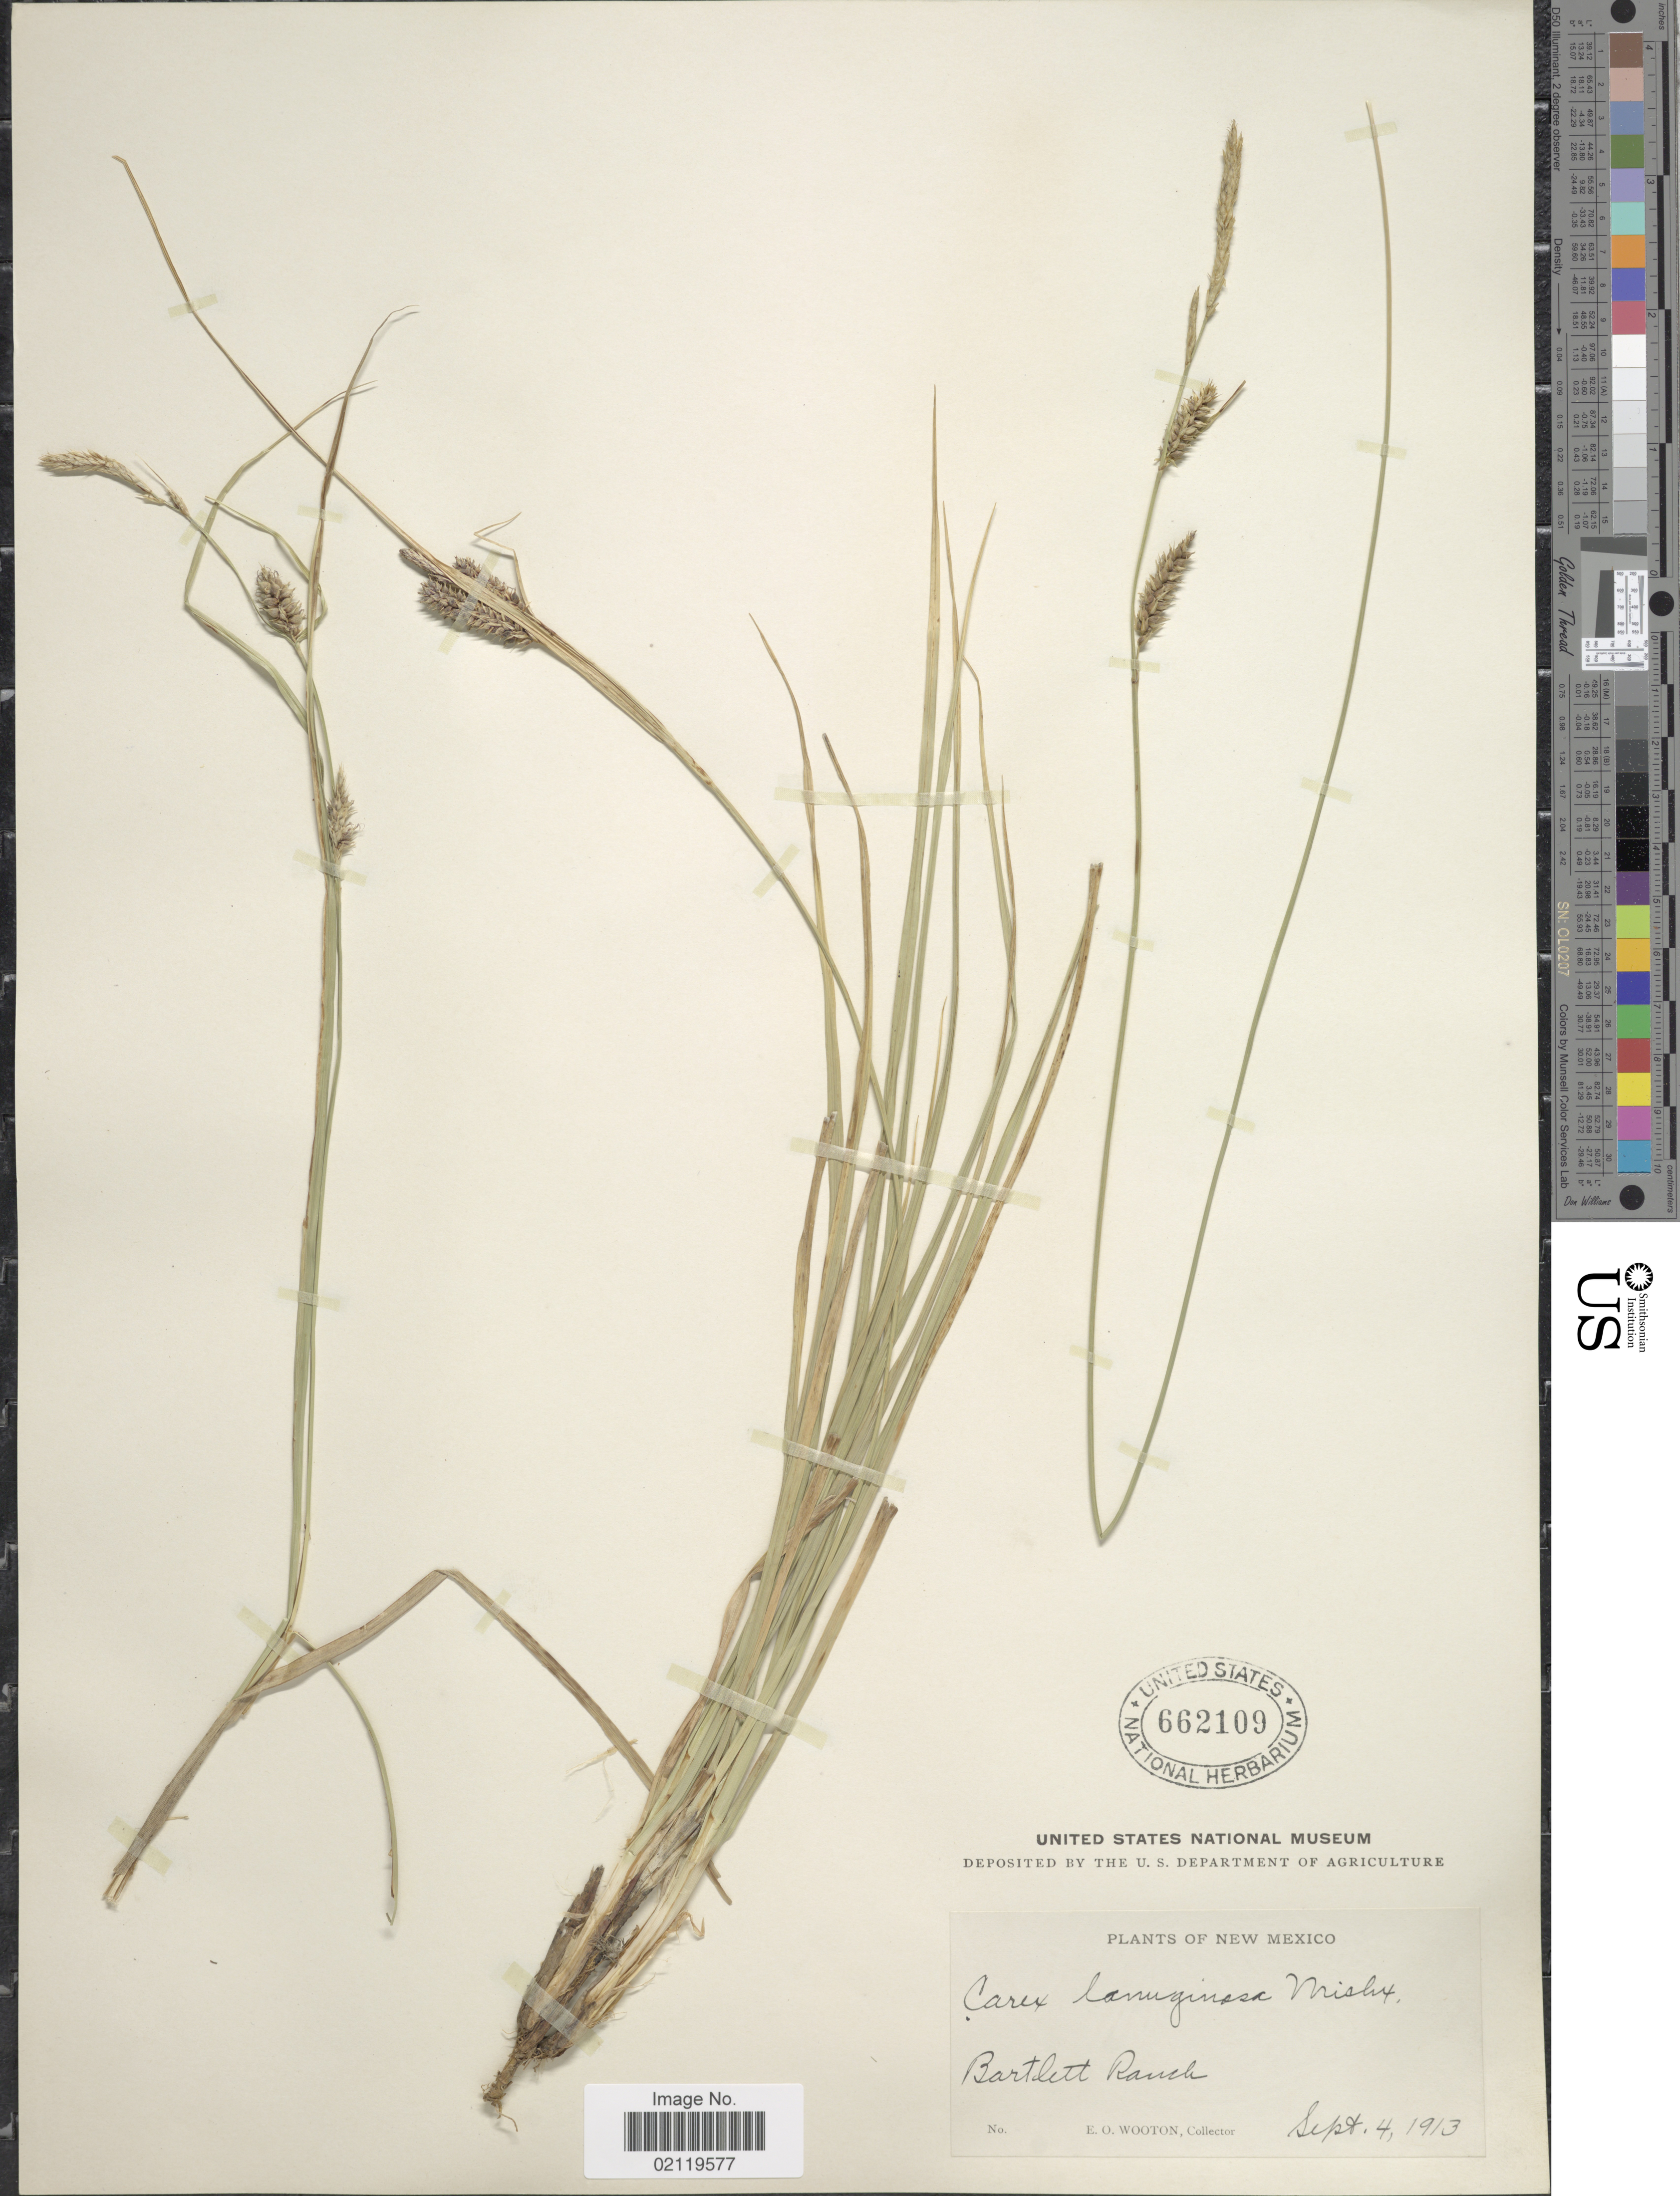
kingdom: Plantae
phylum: Tracheophyta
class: Liliopsida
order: Poales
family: Cyperaceae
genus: Carex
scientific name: Carex pellita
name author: Muhl. ex Willd.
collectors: E. O. Wooton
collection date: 1913-09-04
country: United States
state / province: New Mexico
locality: Bartlett Ranch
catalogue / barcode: US 662109